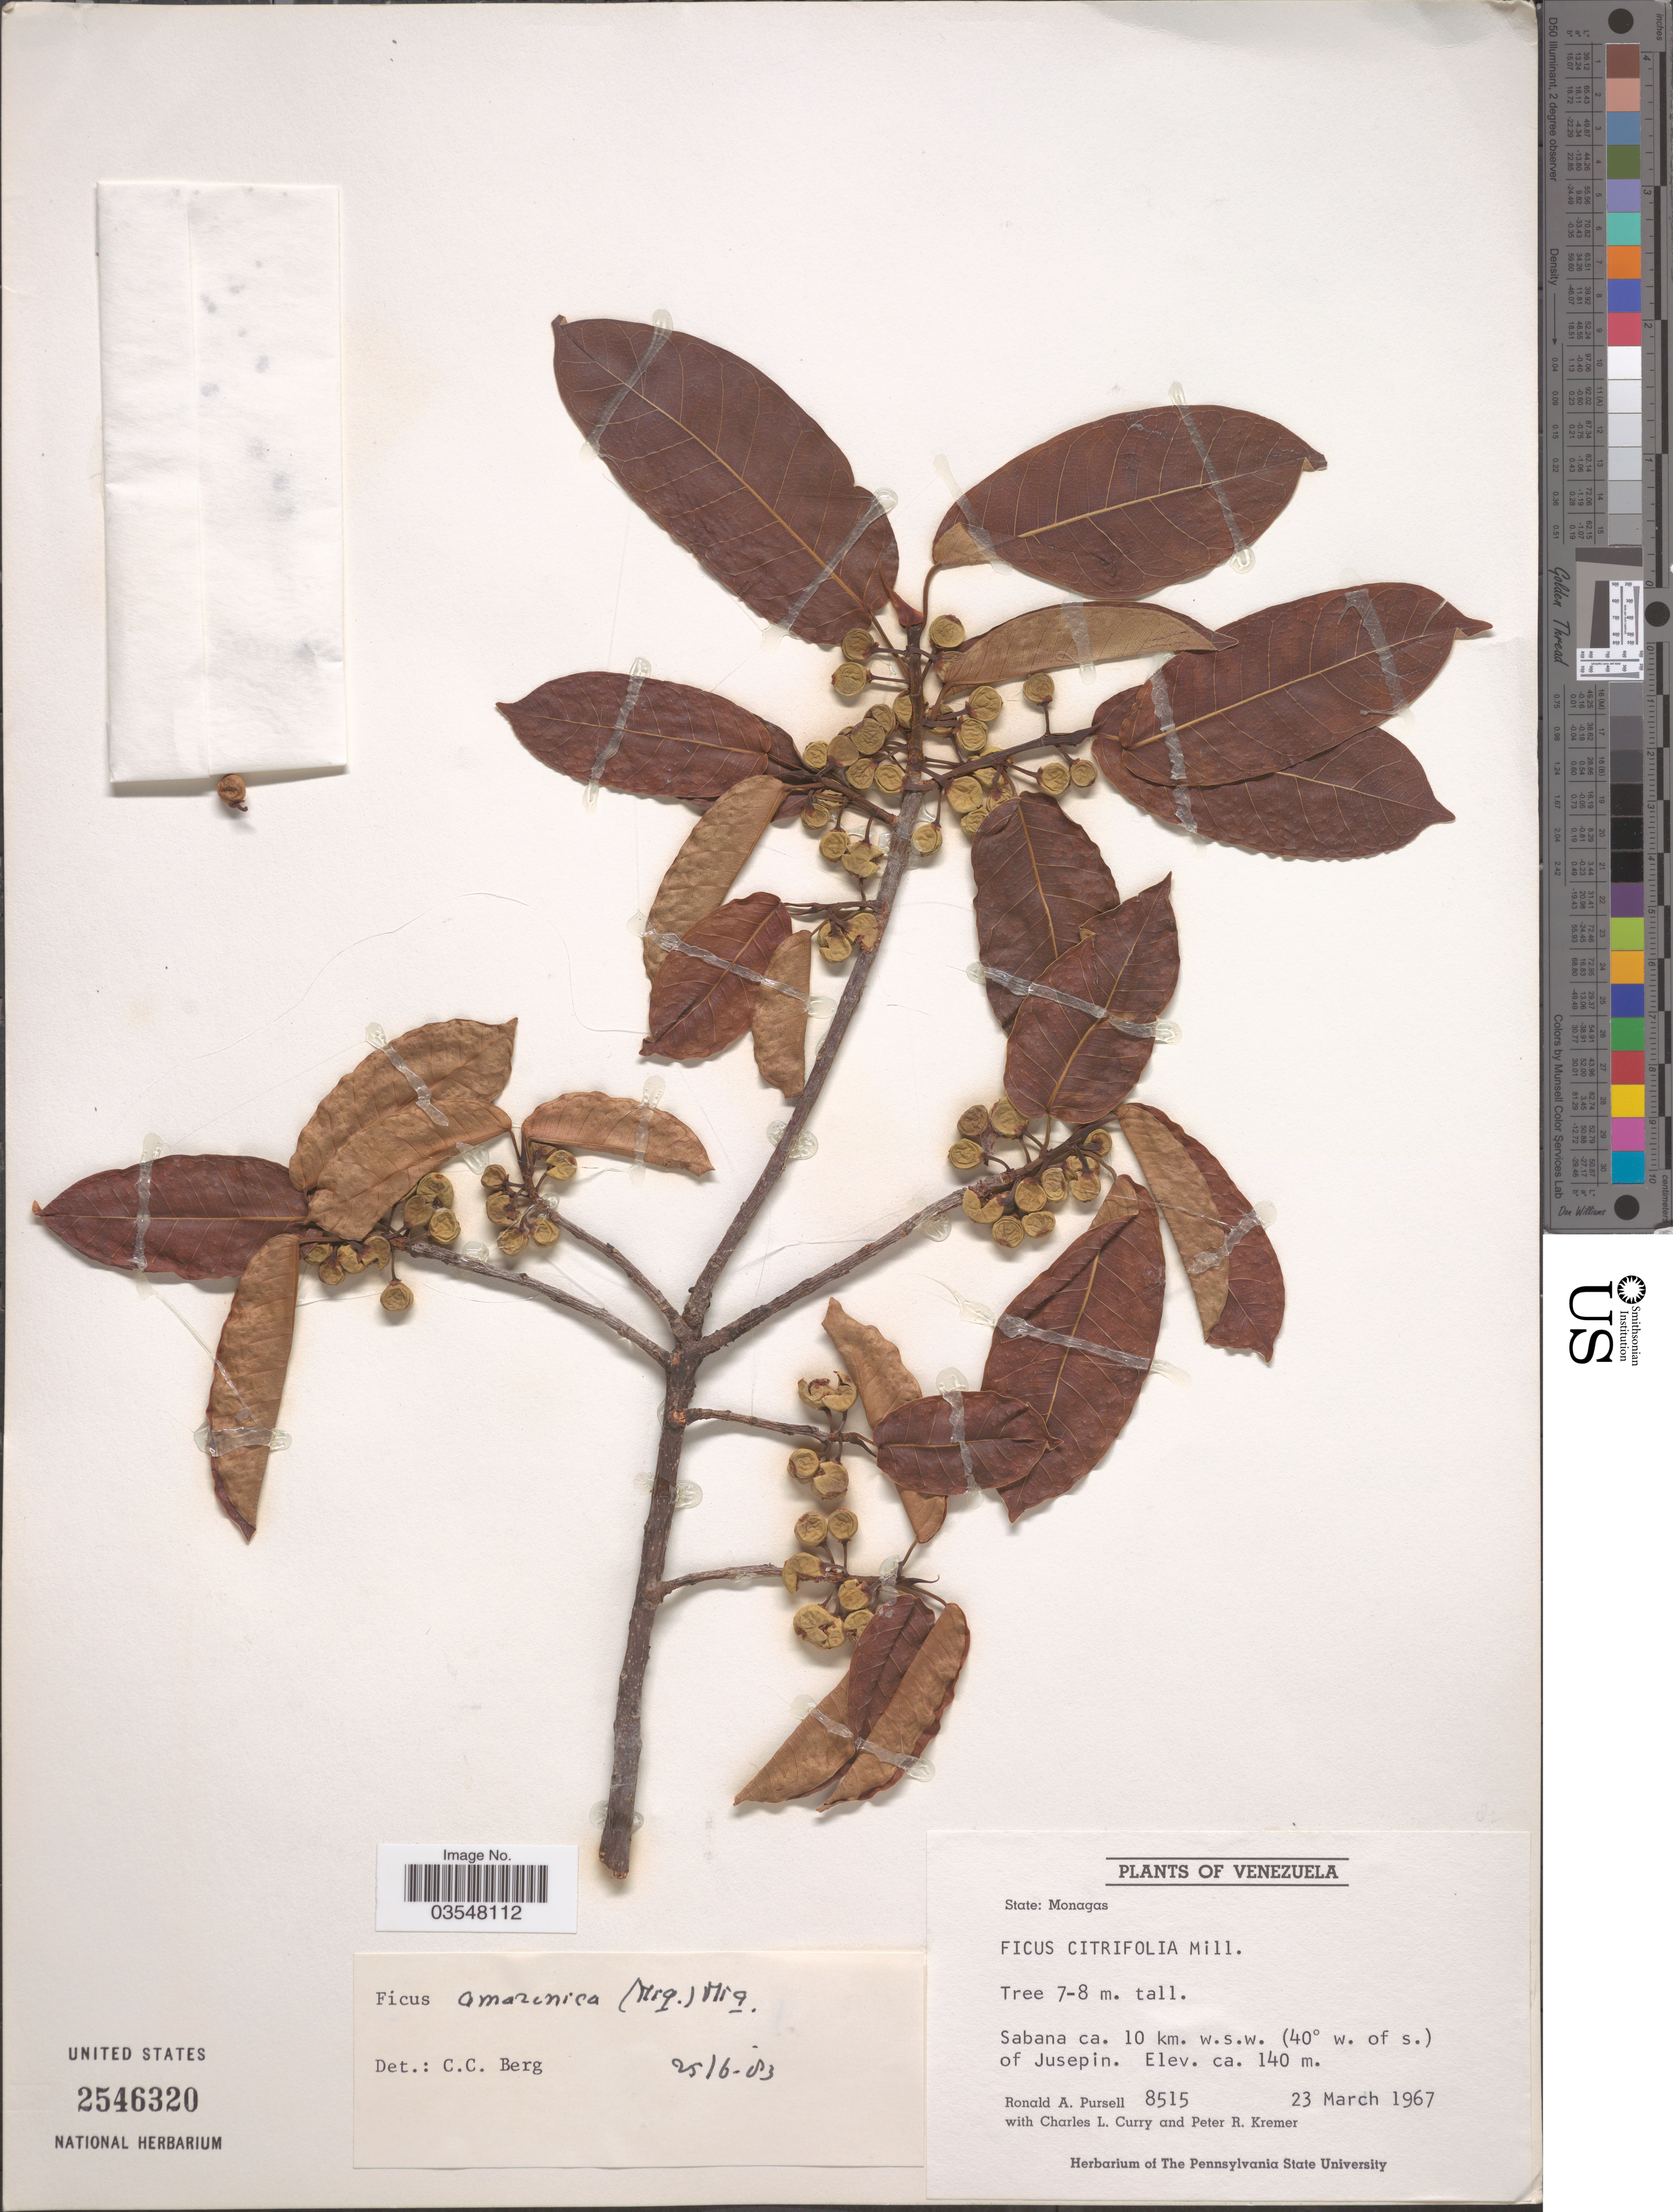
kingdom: Plantae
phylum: Tracheophyta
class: Magnoliopsida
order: Rosales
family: Moraceae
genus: Ficus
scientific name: Ficus amazonica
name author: (Miq.) Miq.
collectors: R. A. Pursell, C. L. Curry & P. Kremer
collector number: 8515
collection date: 1967-03-23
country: Venezuela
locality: Sabana ca. 10 km. w.s.w. of Jusepin.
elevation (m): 140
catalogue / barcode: US 2546320